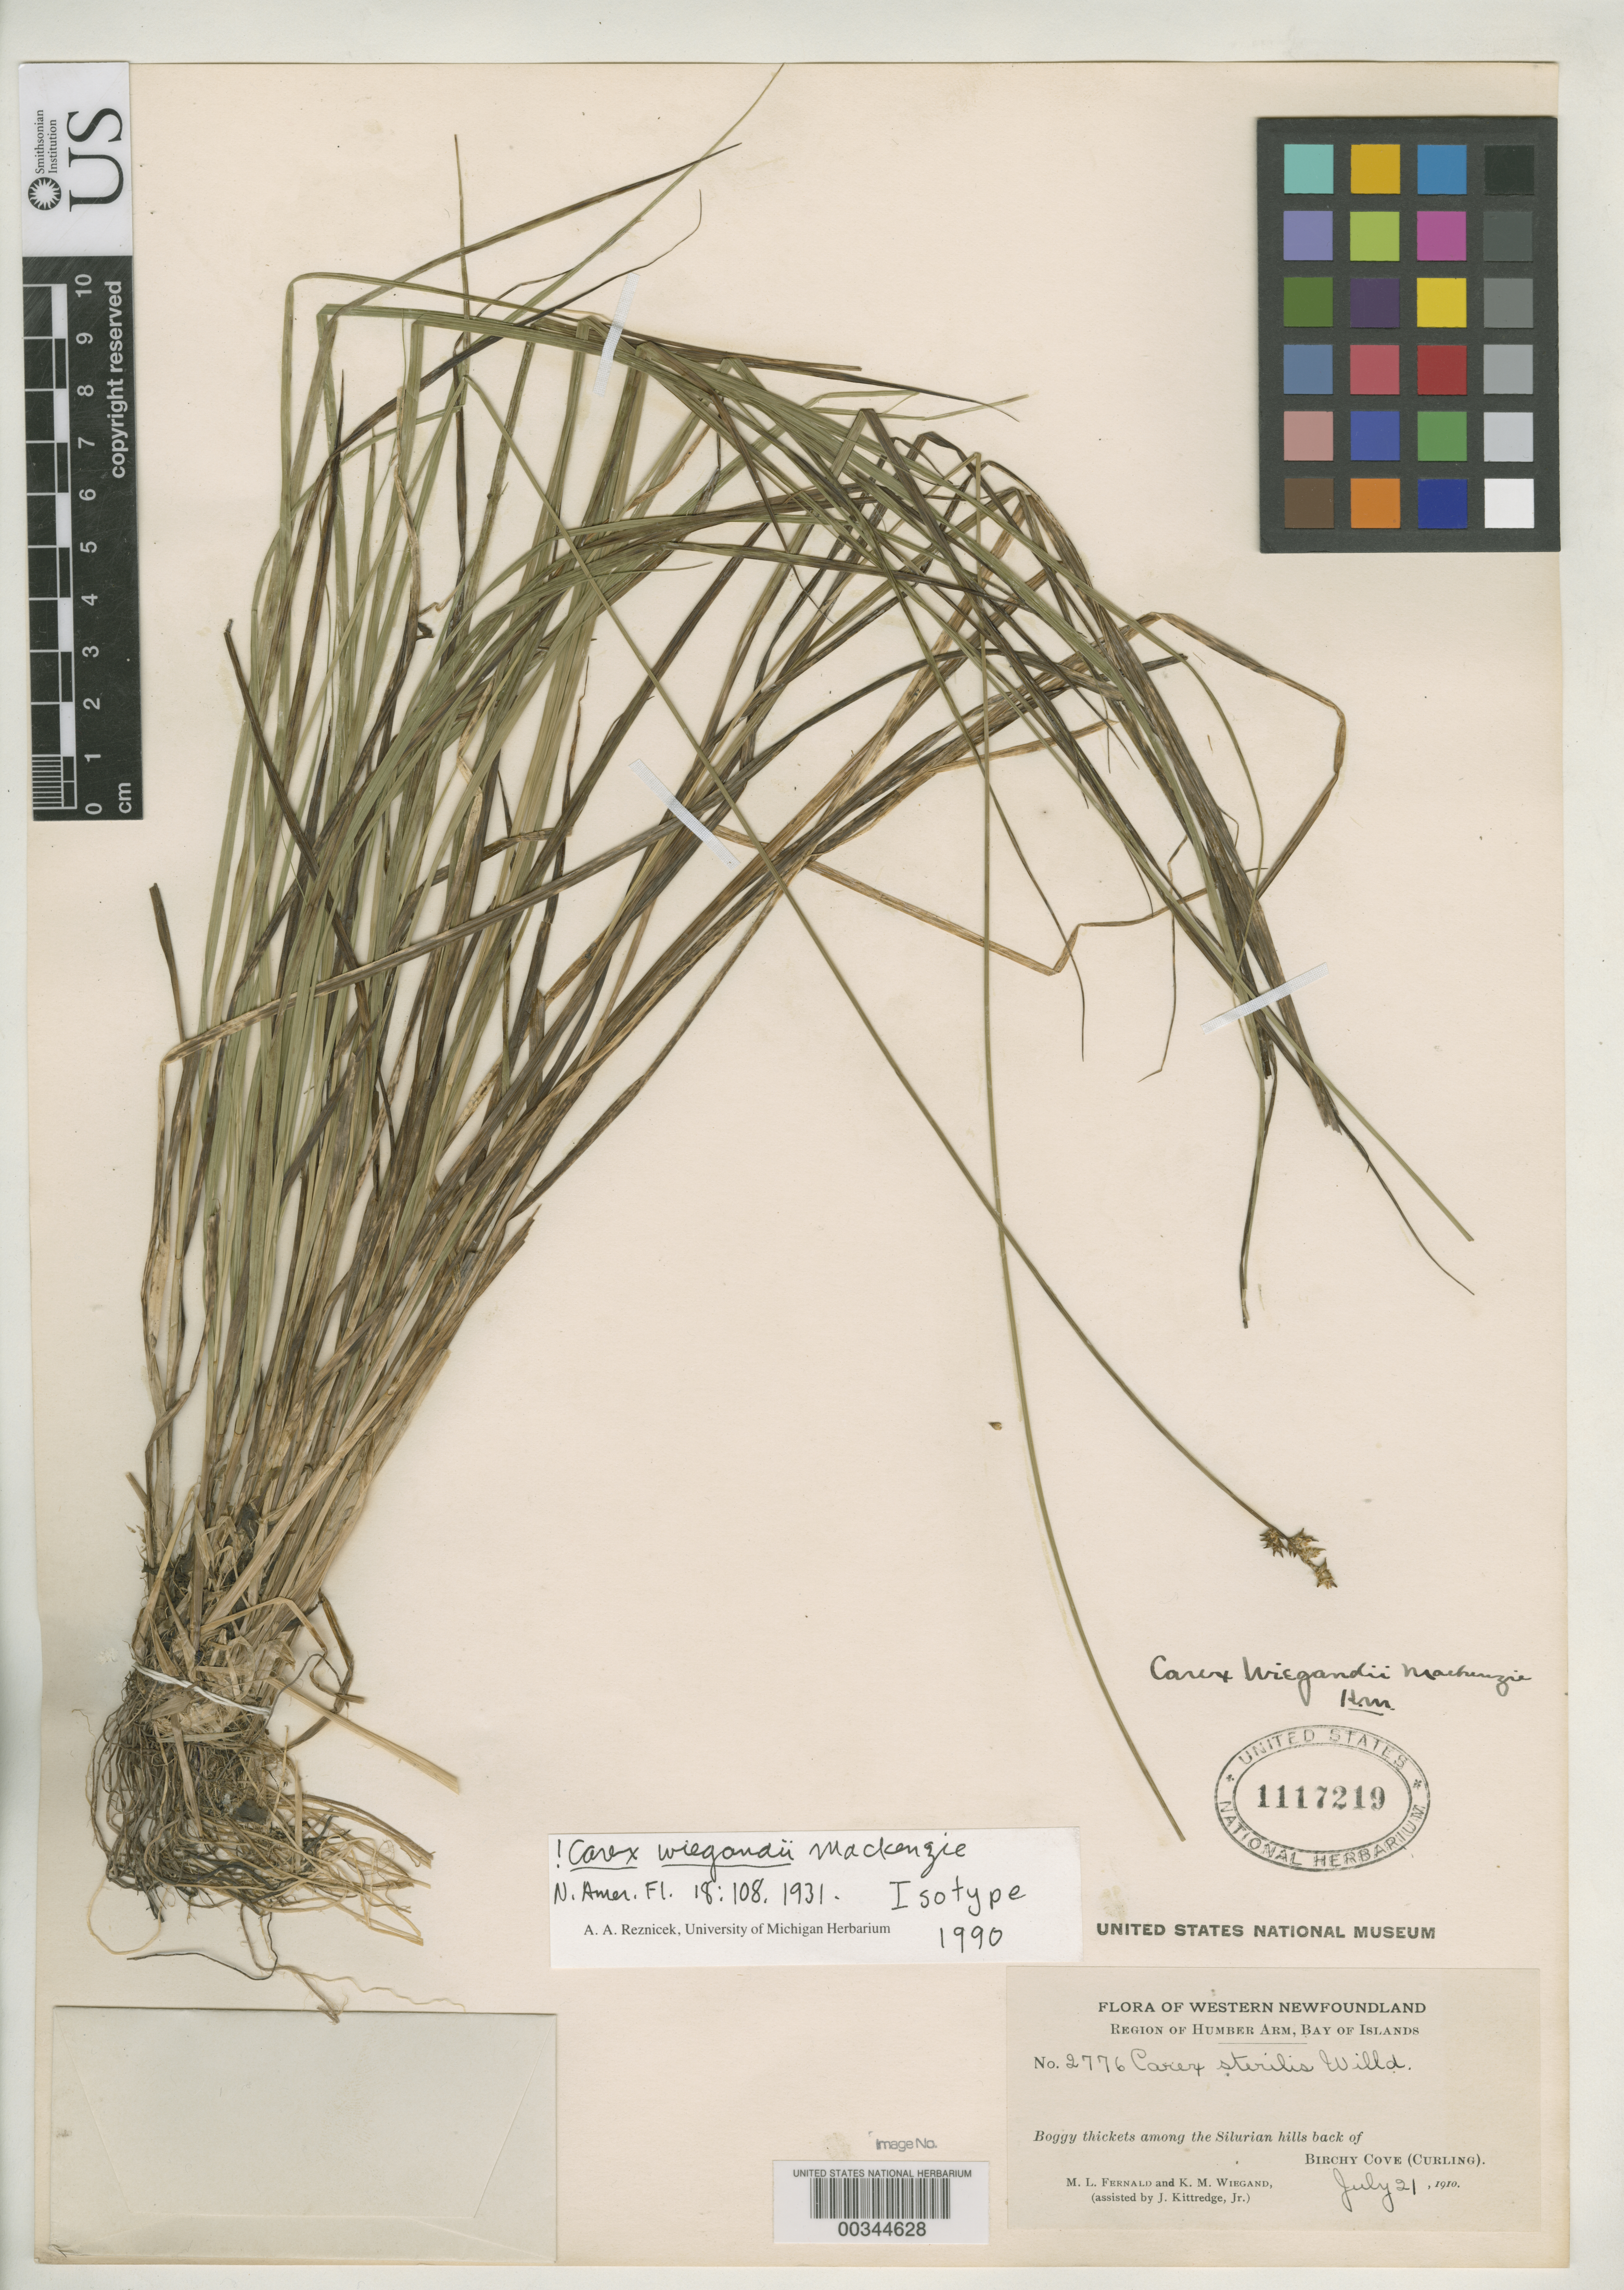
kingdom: Plantae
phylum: Tracheophyta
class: Liliopsida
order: Poales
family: Cyperaceae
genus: Carex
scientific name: Carex wiegandii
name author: Mack.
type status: Isotype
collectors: M. L. Fernald, K. M. Wiegand & J. Kittredge Jr.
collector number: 2776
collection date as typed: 21 Jul 1910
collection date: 1910-07-21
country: Canada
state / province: Newfoundland and Labrador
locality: Humber Arm region, Bay of Islands, boggy thickets among Silurian hills back of Birchy Cove (Curling).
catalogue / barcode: US 1117219